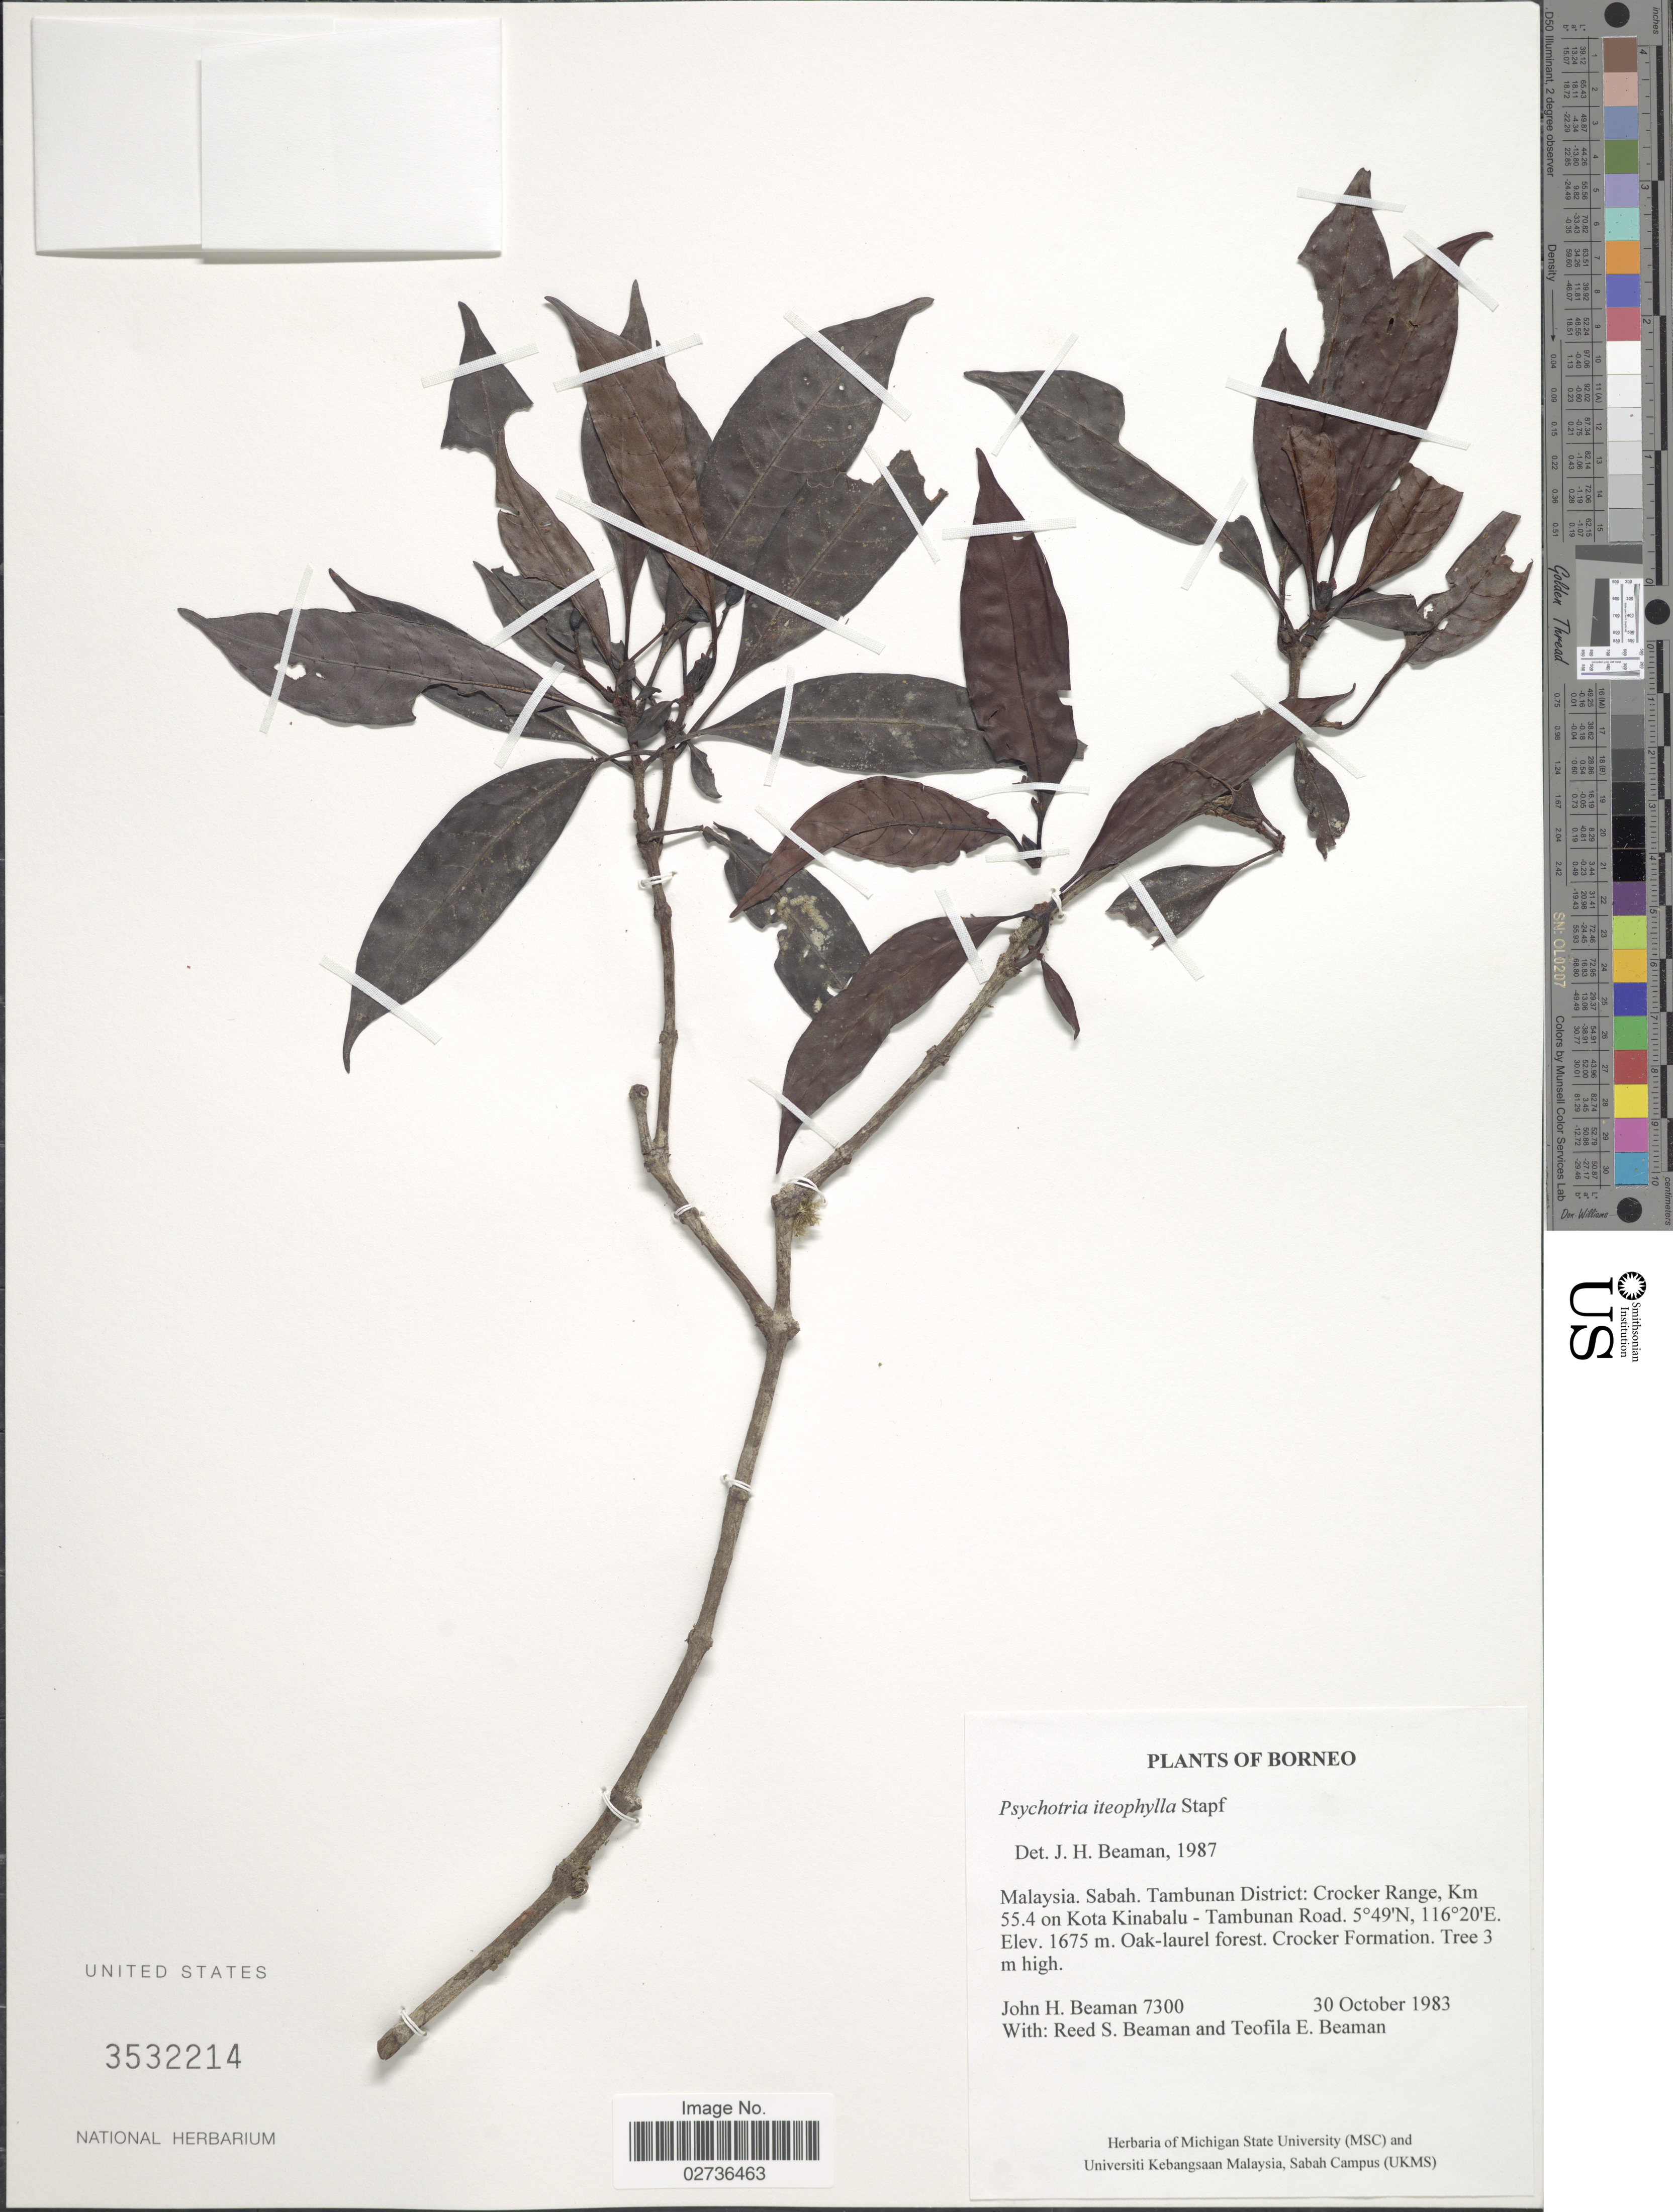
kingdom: Plantae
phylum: Tracheophyta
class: Magnoliopsida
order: Gentianales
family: Rubiaceae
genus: Psychotria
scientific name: Psychotria iteophylla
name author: Stapf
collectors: J. H. Beaman, R. S. Beaman & T. E. Beaman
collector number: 7300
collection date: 1983-10-30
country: Malaysia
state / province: Sabah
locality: Malaysia, Sabah, Tambunan District: Crocker Range, Km 55.4 on Kota Kinabalu - Tambunan Road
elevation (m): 1675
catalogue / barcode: US 3532214